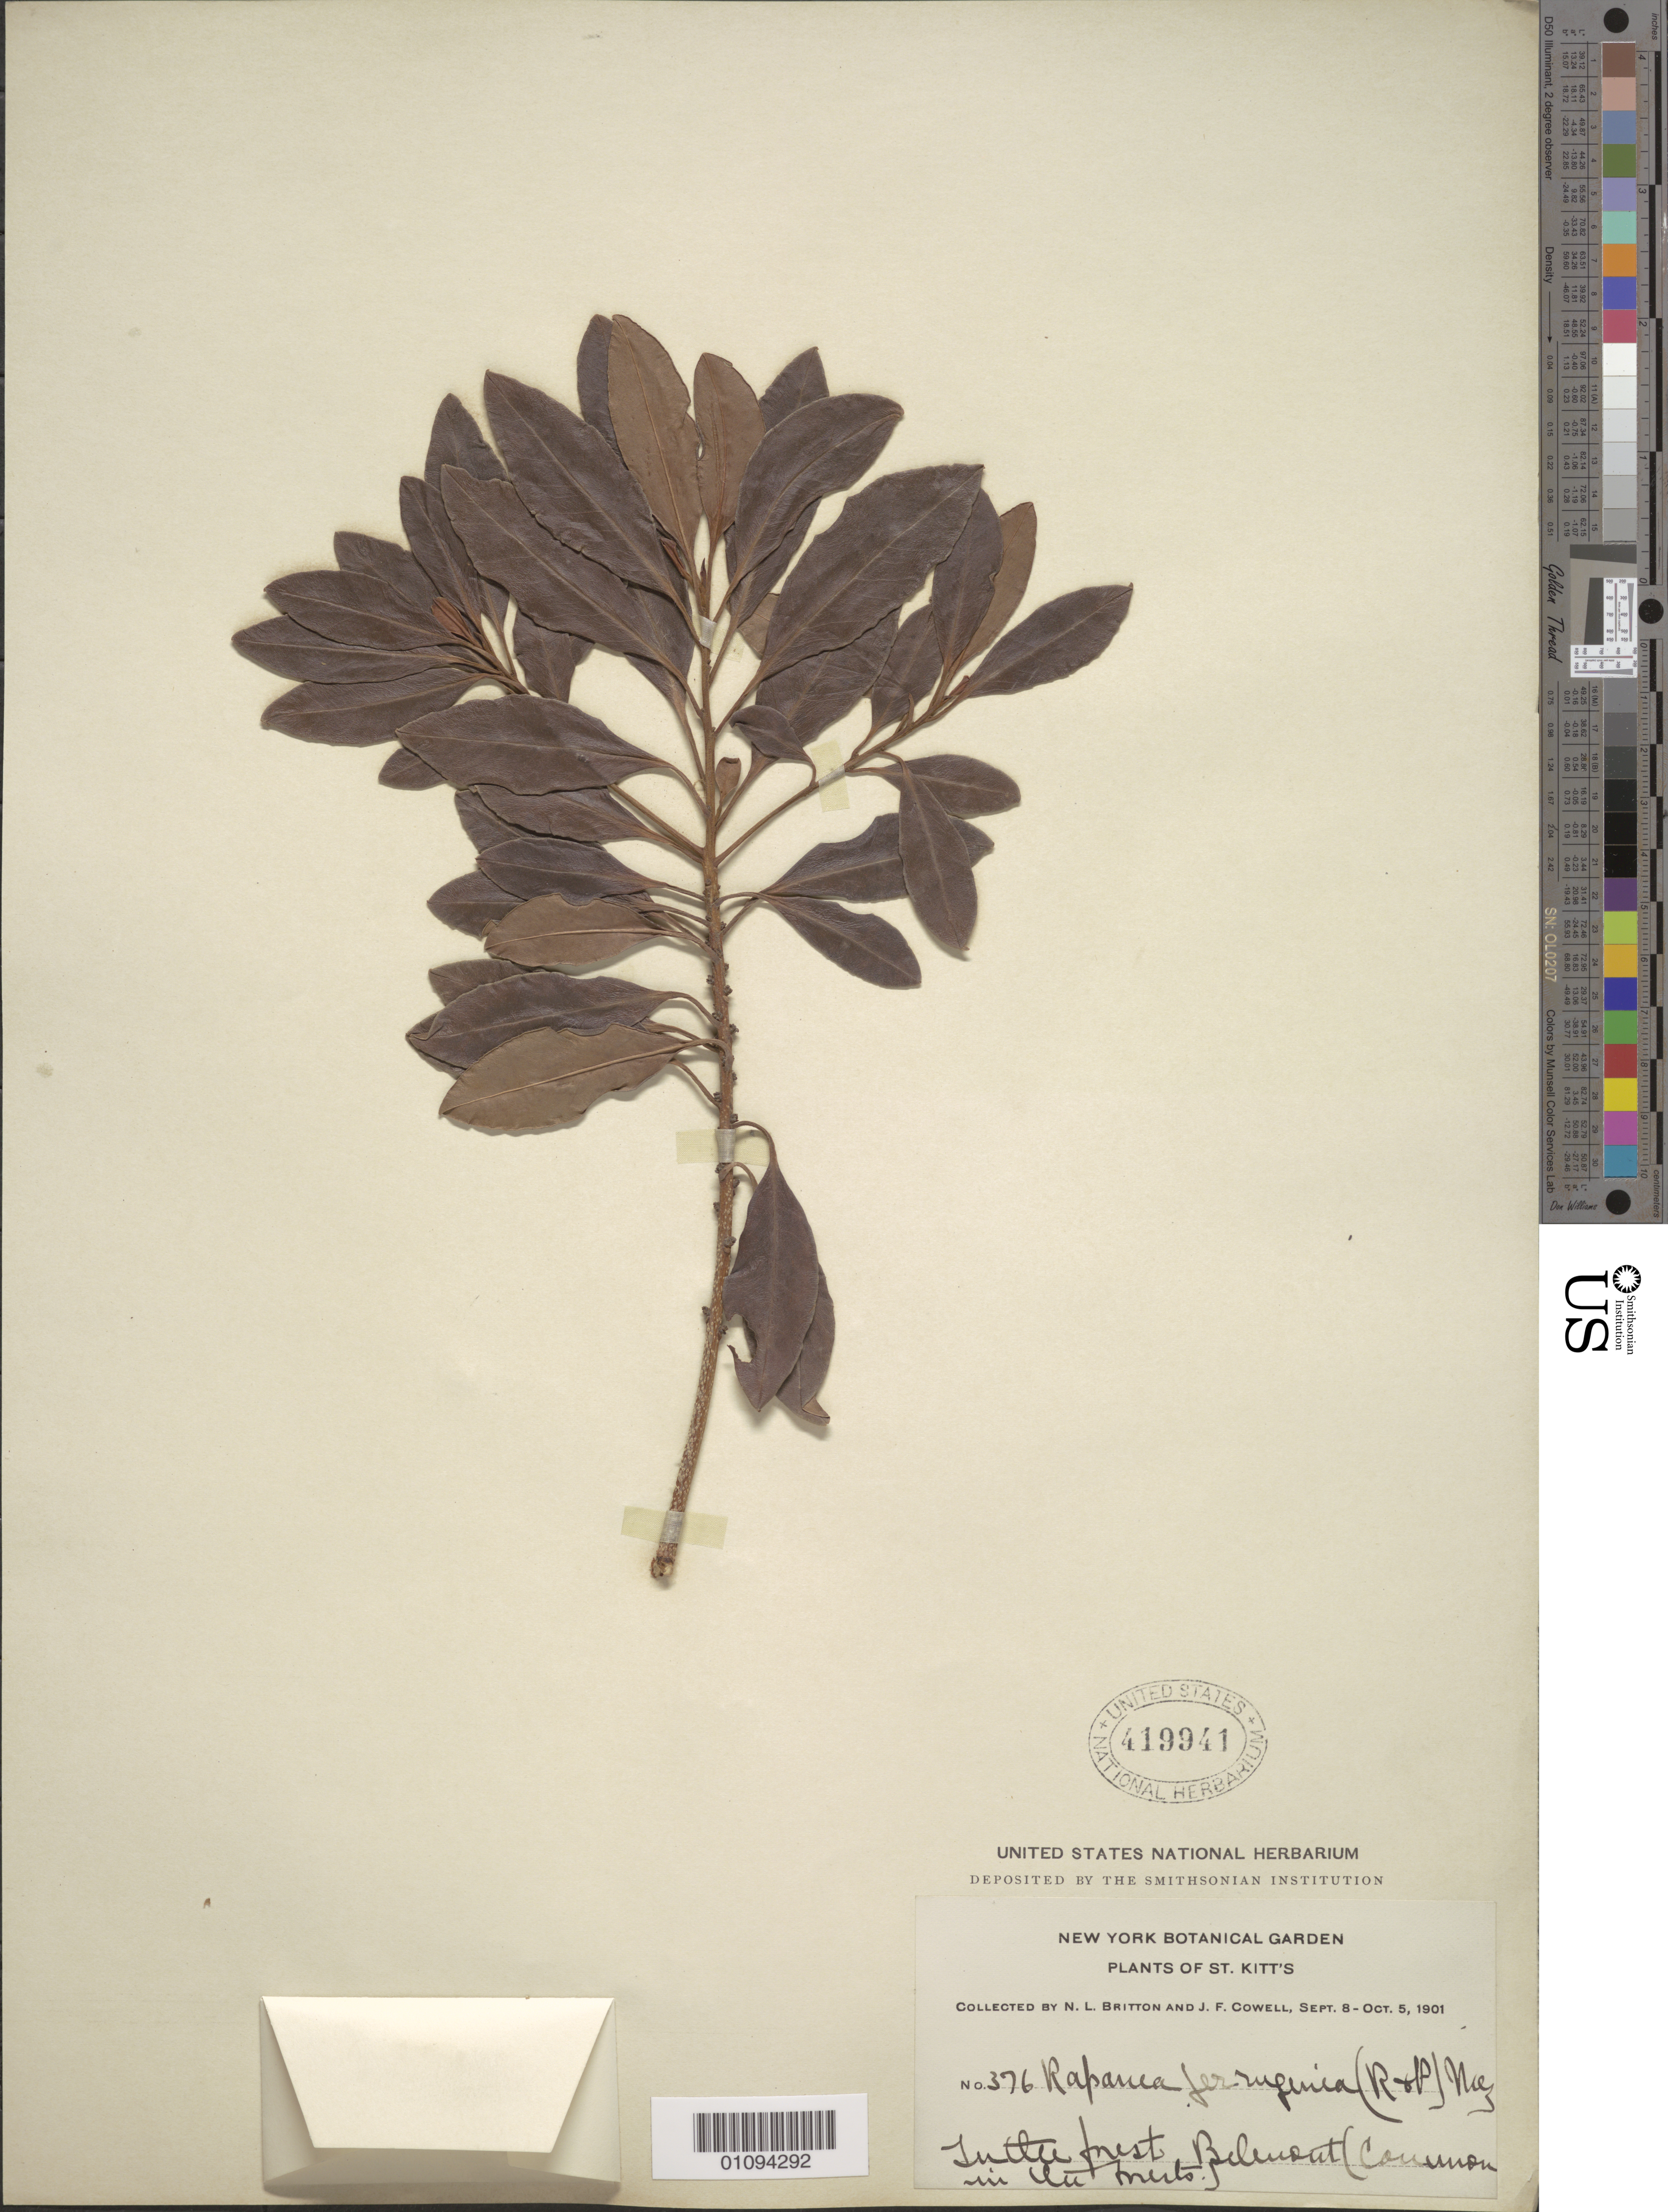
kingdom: Plantae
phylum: Tracheophyta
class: Magnoliopsida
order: Ericales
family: Primulaceae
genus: Myrsine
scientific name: Myrsine coriacea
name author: (Sw.) R. Br. ex Roem. & Schult.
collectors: N. Britton & J. F. Cowell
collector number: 376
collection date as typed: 08 Sep 1901 to 05 Oct 1901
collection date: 1901-09-08/1901-10-05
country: St. Christopher-Nevis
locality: Beleuoent Forest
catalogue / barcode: US 419941